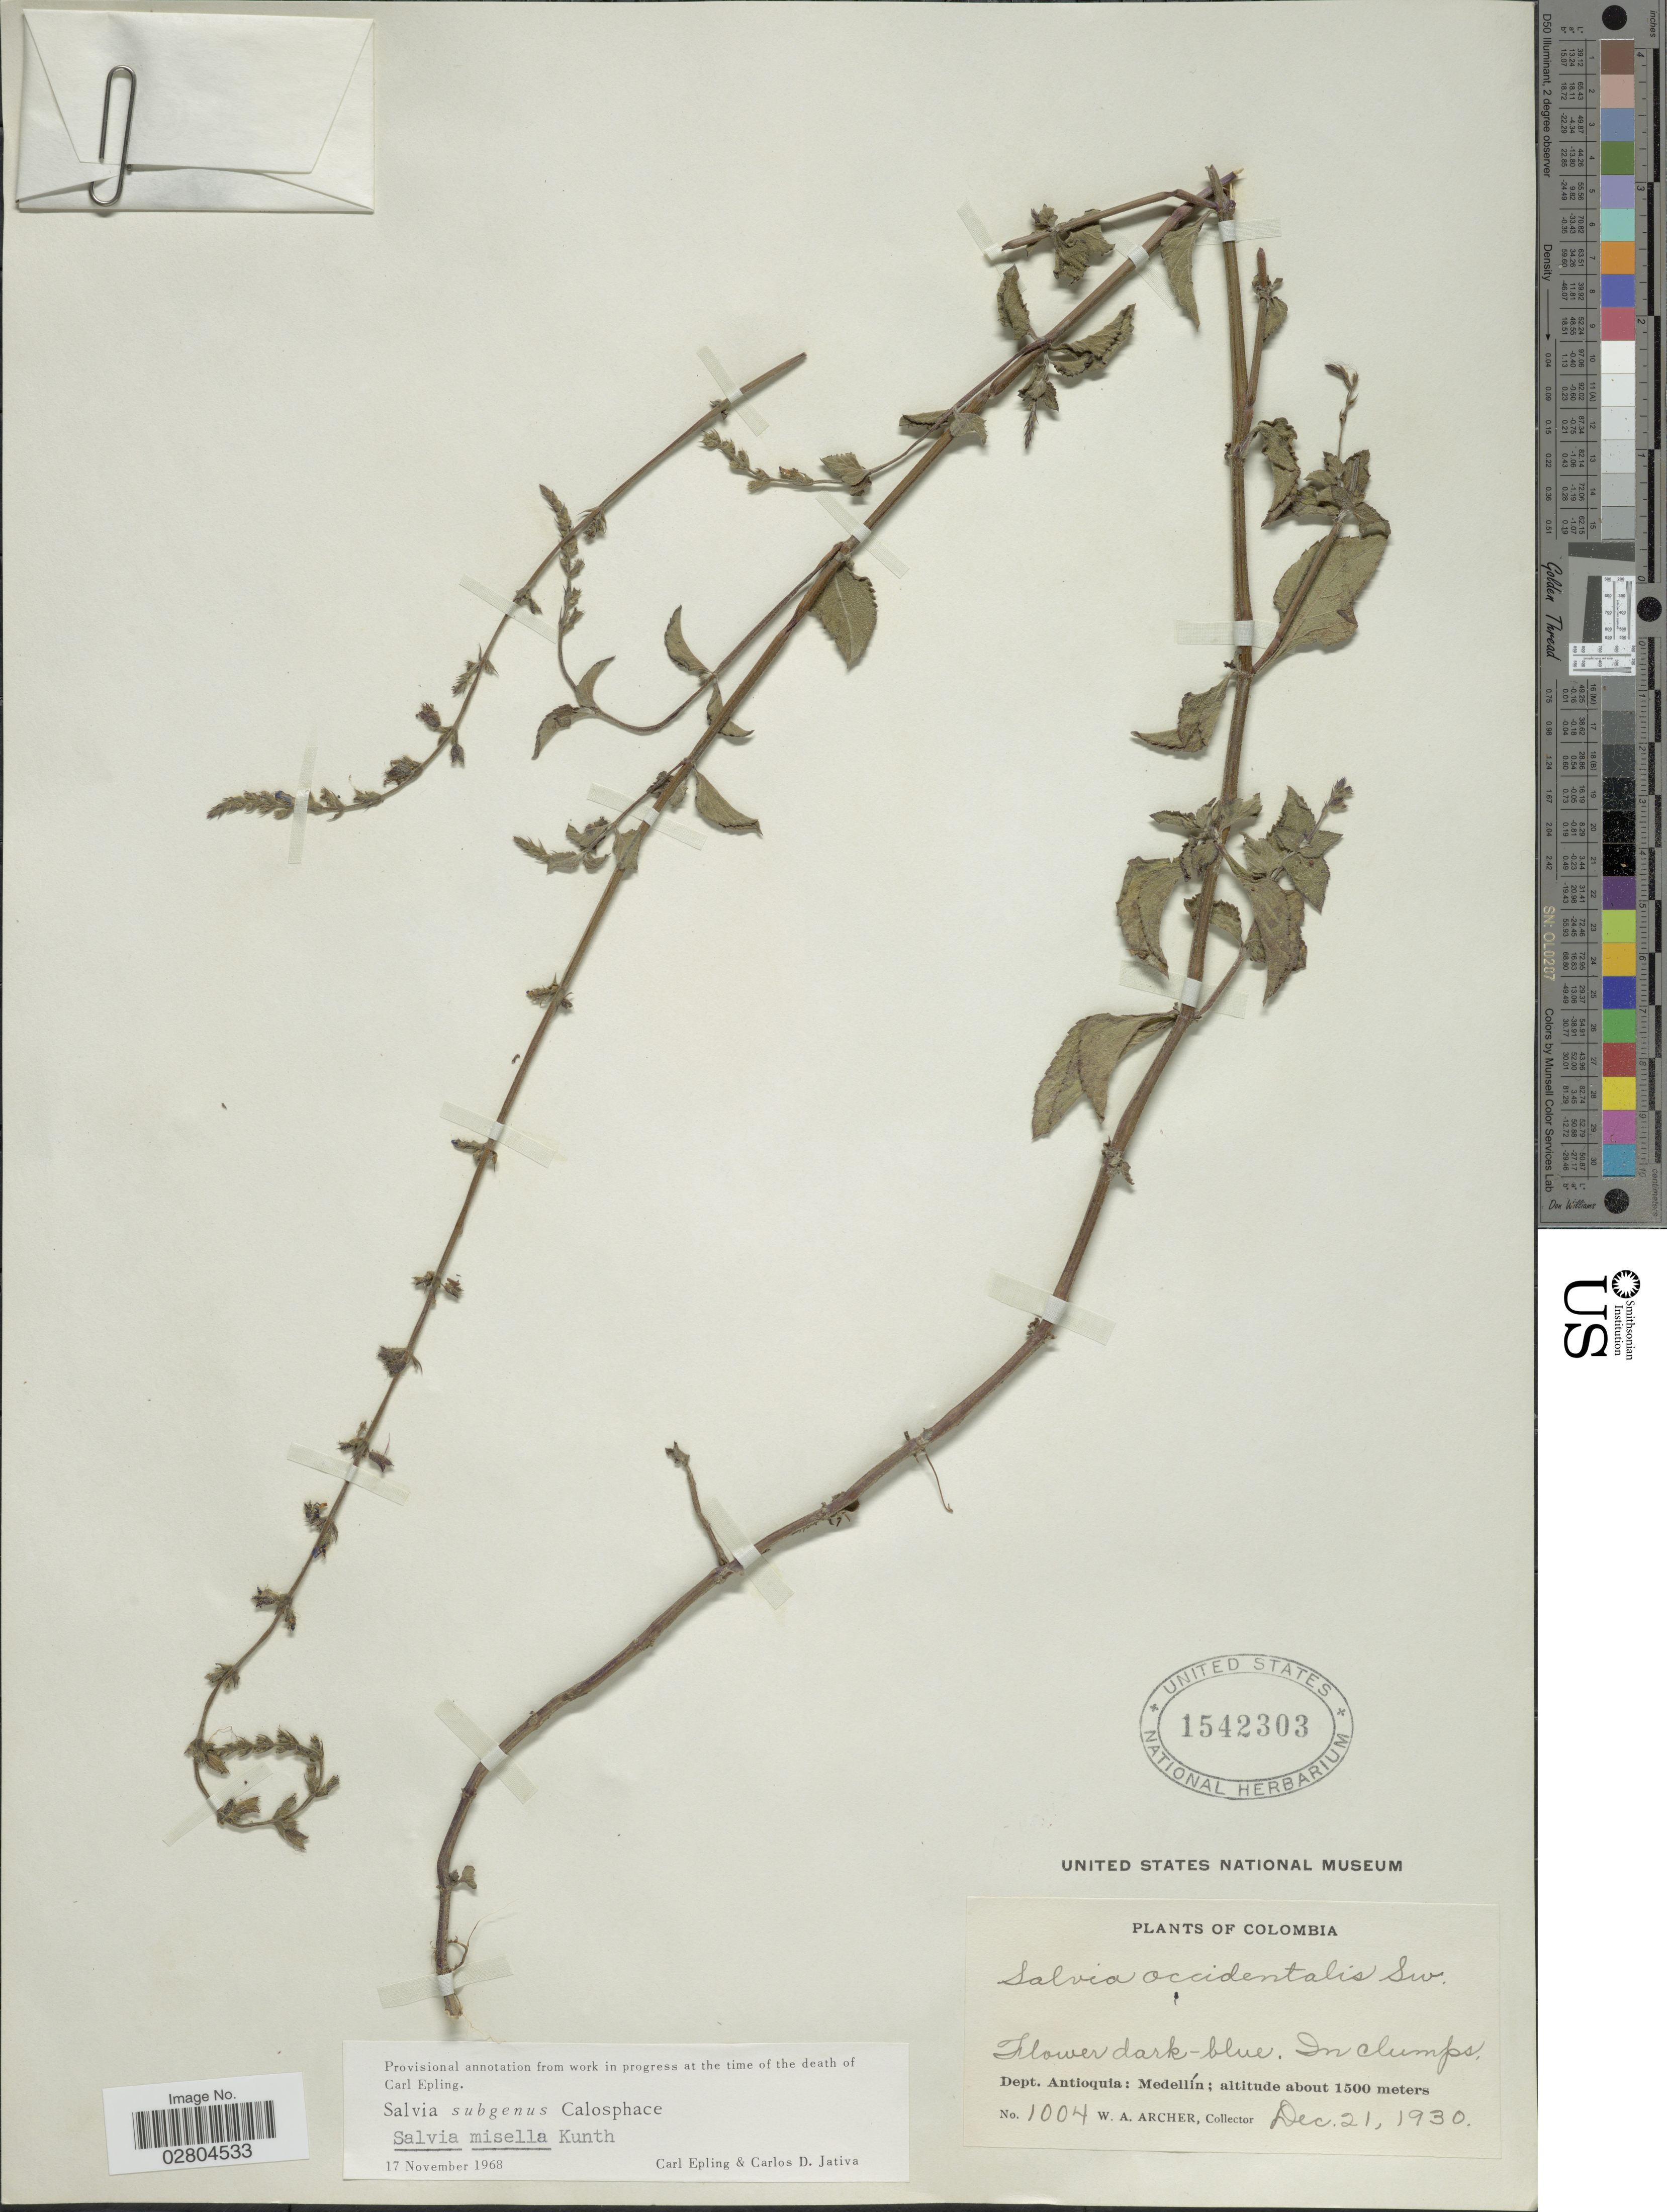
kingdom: Plantae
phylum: Tracheophyta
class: Magnoliopsida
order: Lamiales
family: Lamiaceae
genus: Salvia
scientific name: Salvia misella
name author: Kunth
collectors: W. A. Archer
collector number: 1004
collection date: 1930-12-21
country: Colombia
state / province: Antioquia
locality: Dept. Antioquia: Medellín.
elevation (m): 1500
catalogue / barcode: US 1542303